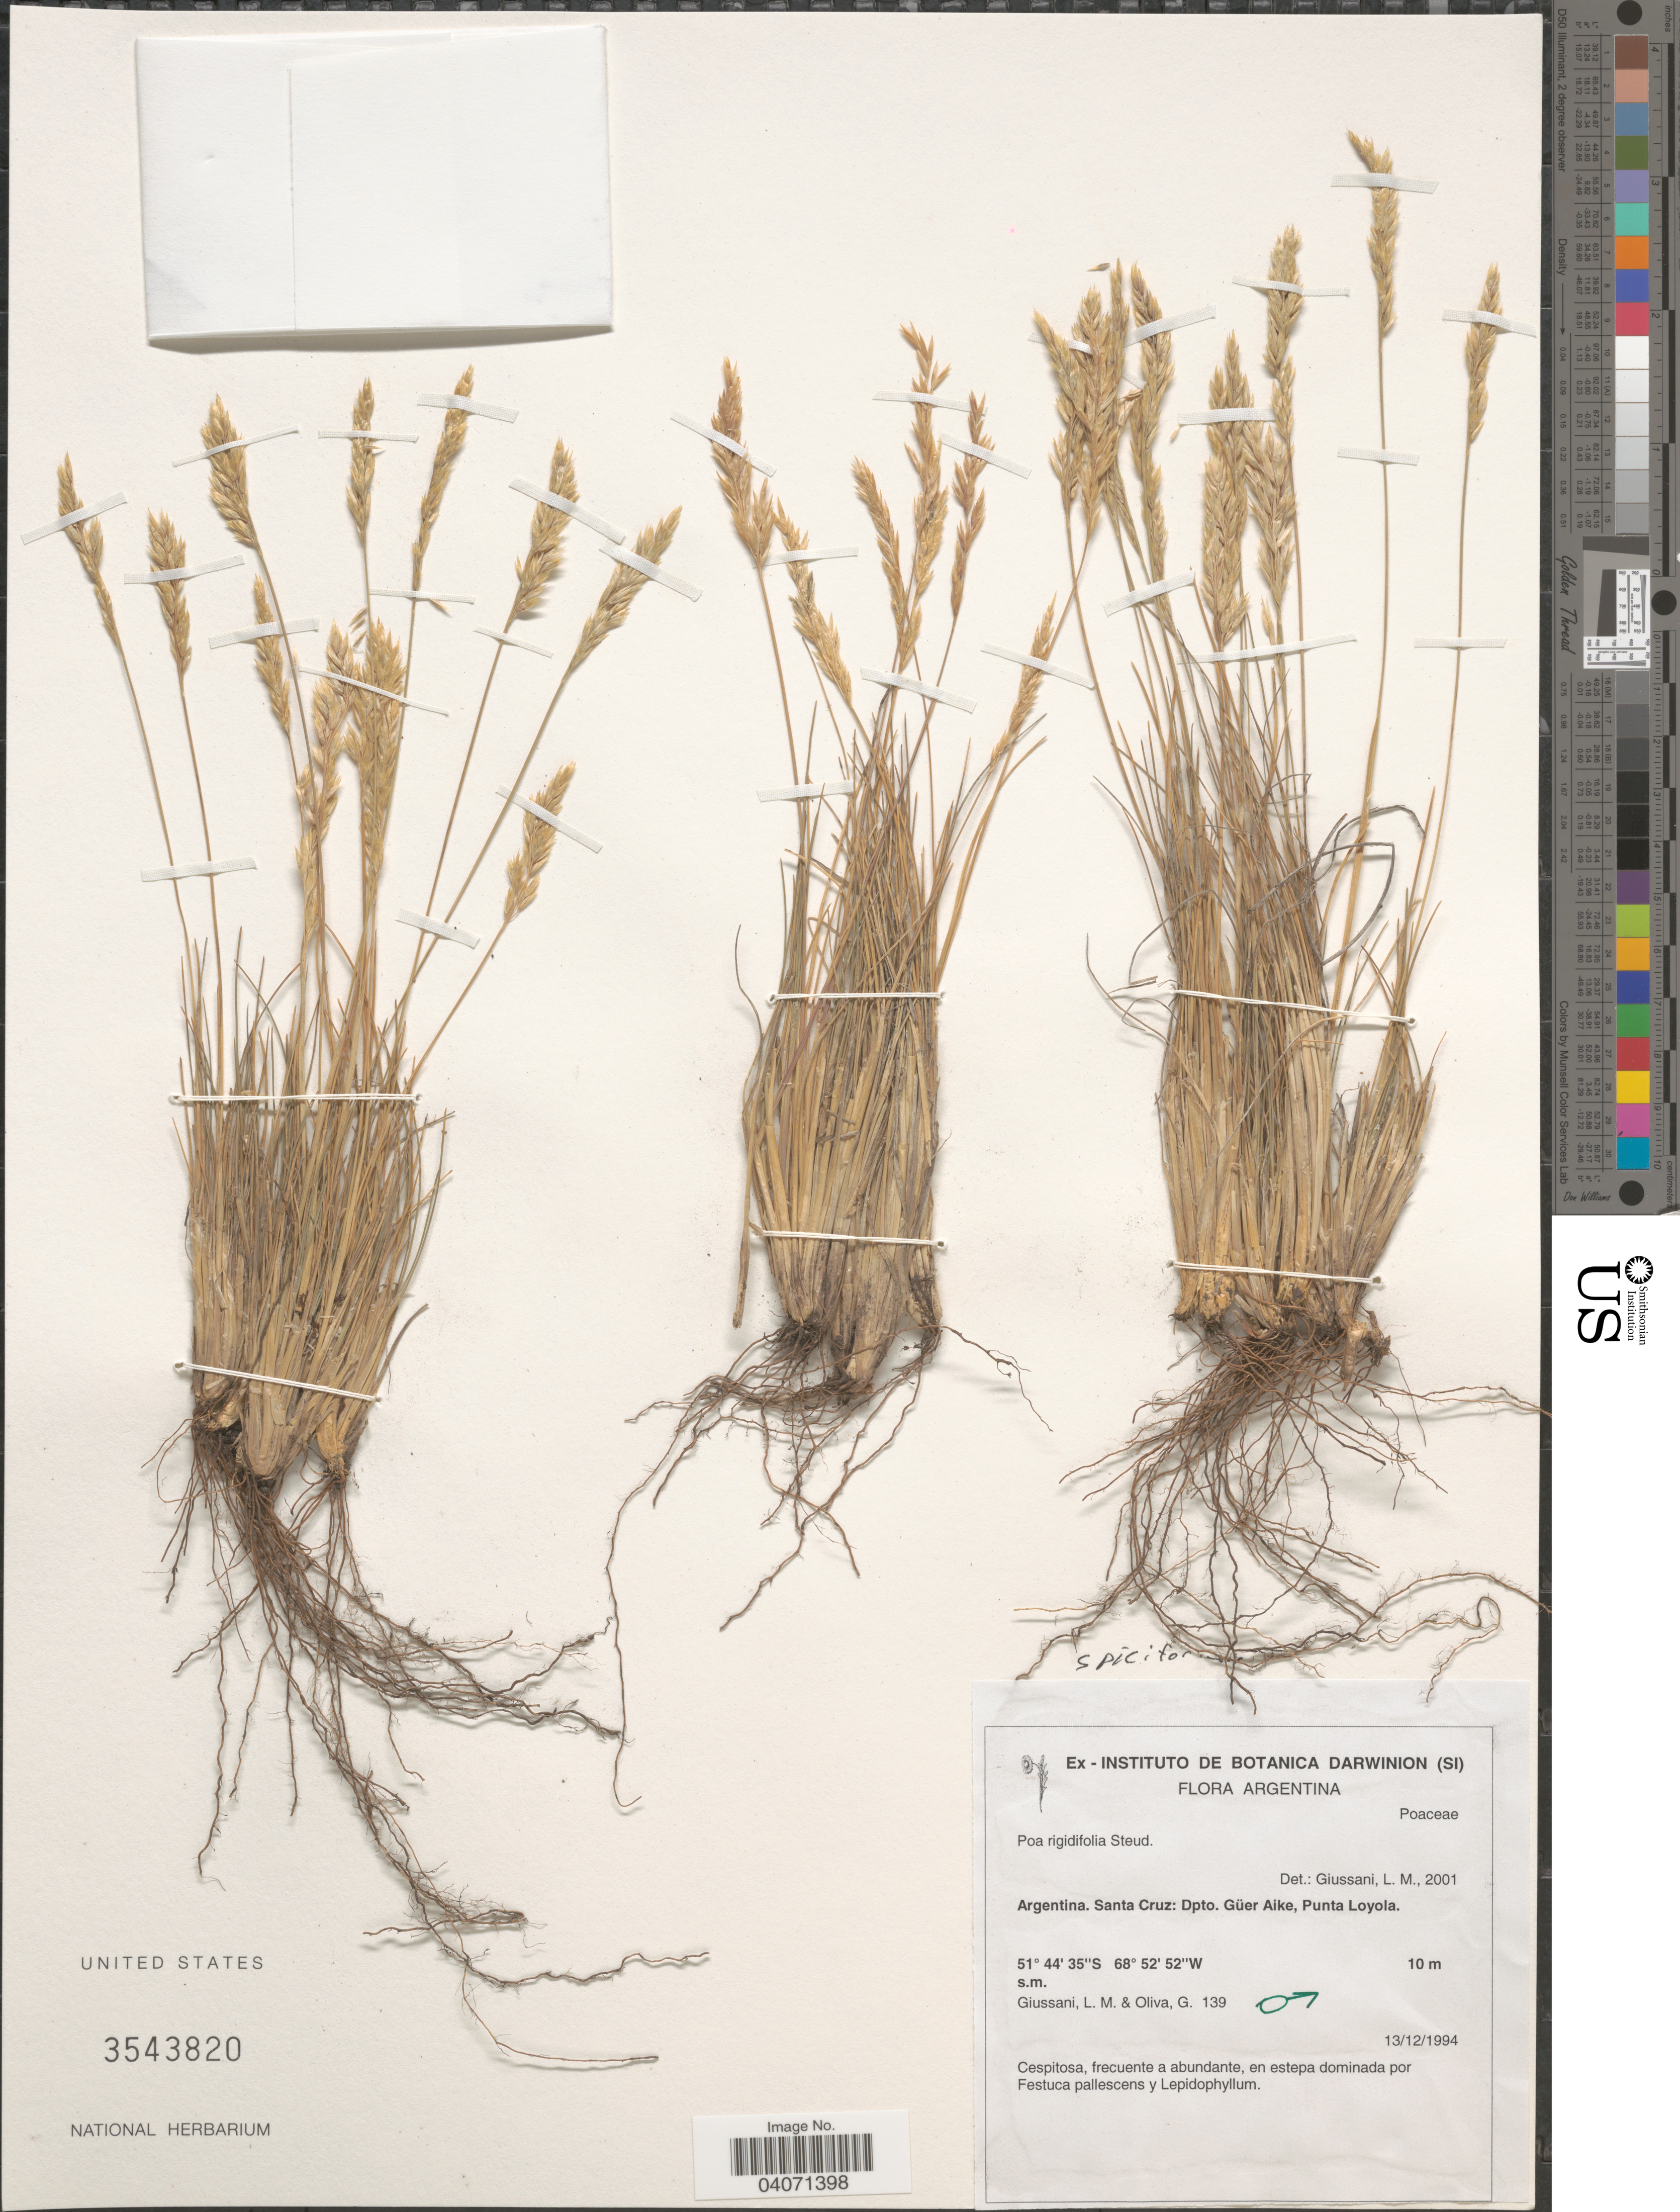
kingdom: Plantae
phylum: Tracheophyta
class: Liliopsida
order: Poales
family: Poaceae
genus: Poa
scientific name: Poa spiciformis var. spiciformis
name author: Steud.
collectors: L. Giussani & G. Oliva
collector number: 139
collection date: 1994-12-13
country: Argentina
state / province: Santa Cruz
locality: Dpto. Güer Aike, Punta Loyola.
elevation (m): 10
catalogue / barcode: US 3543820